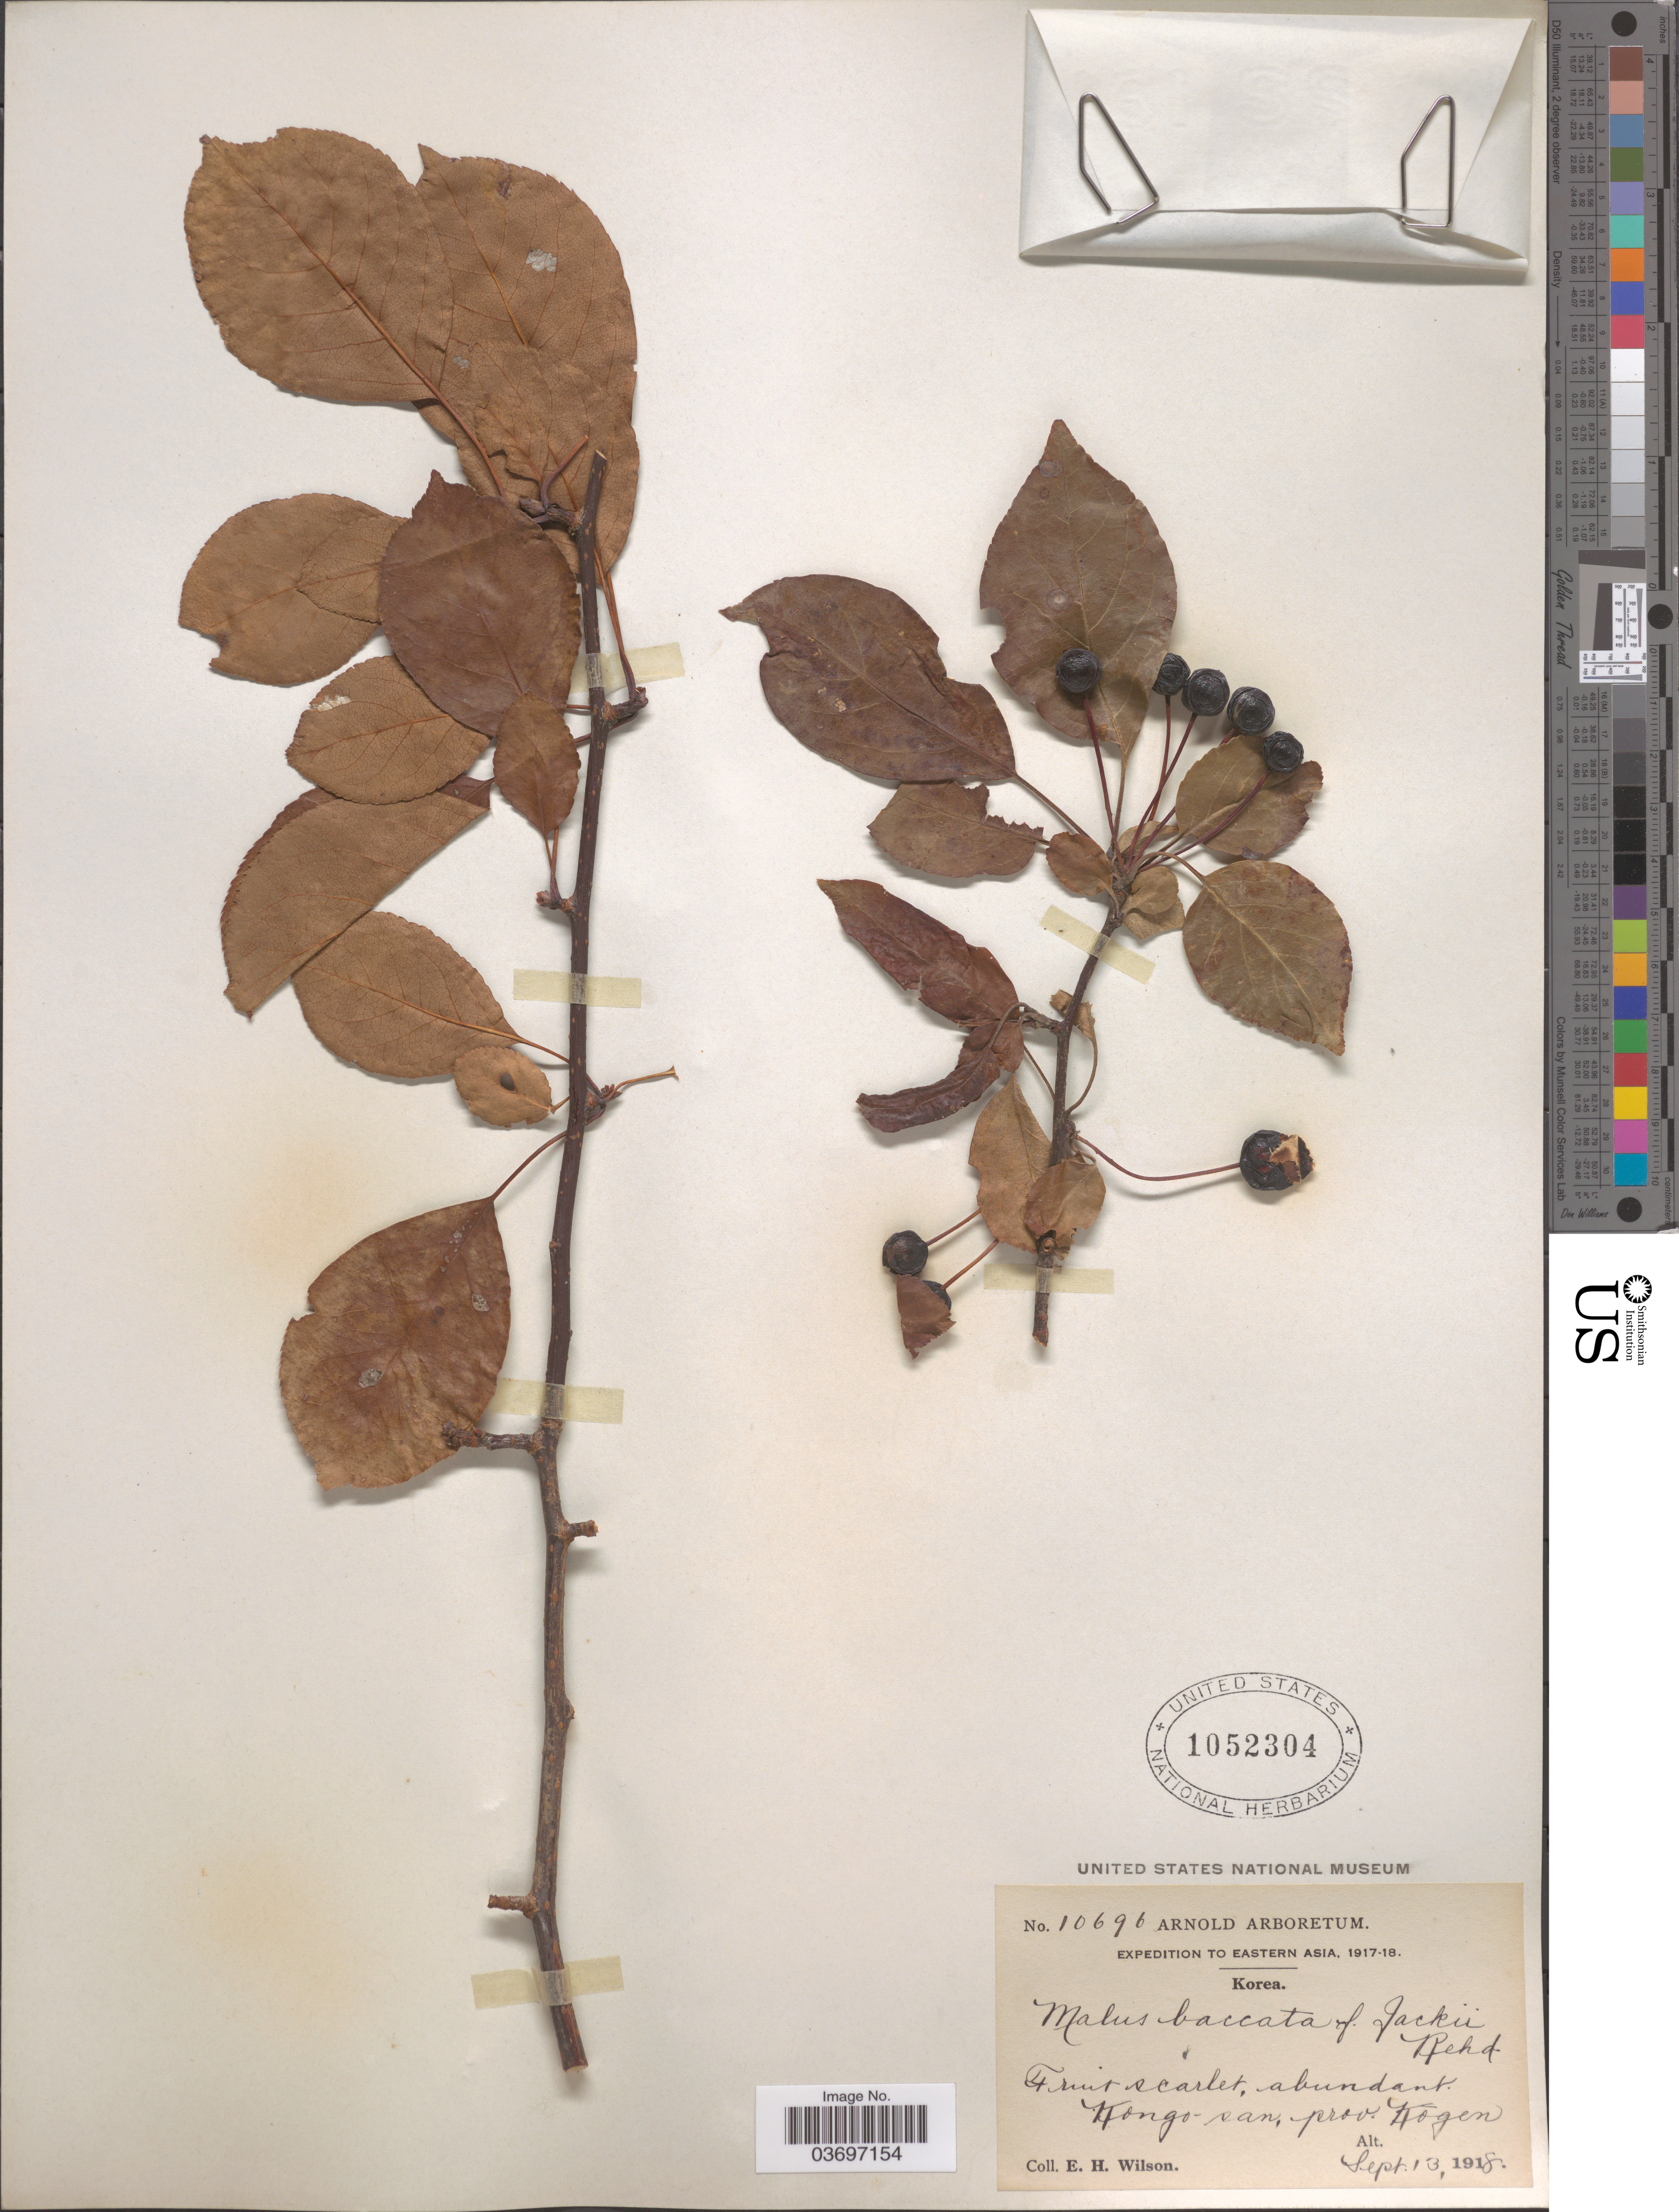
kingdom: Plantae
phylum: Tracheophyta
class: Magnoliopsida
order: Rosales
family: Rosaceae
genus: Malus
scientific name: Malus baccata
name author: (L.) Borkh.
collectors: E. Wilson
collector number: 10696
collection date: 1918-09-13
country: North Korea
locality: Kongo-san, prov. Kogen.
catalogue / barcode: US 1052304